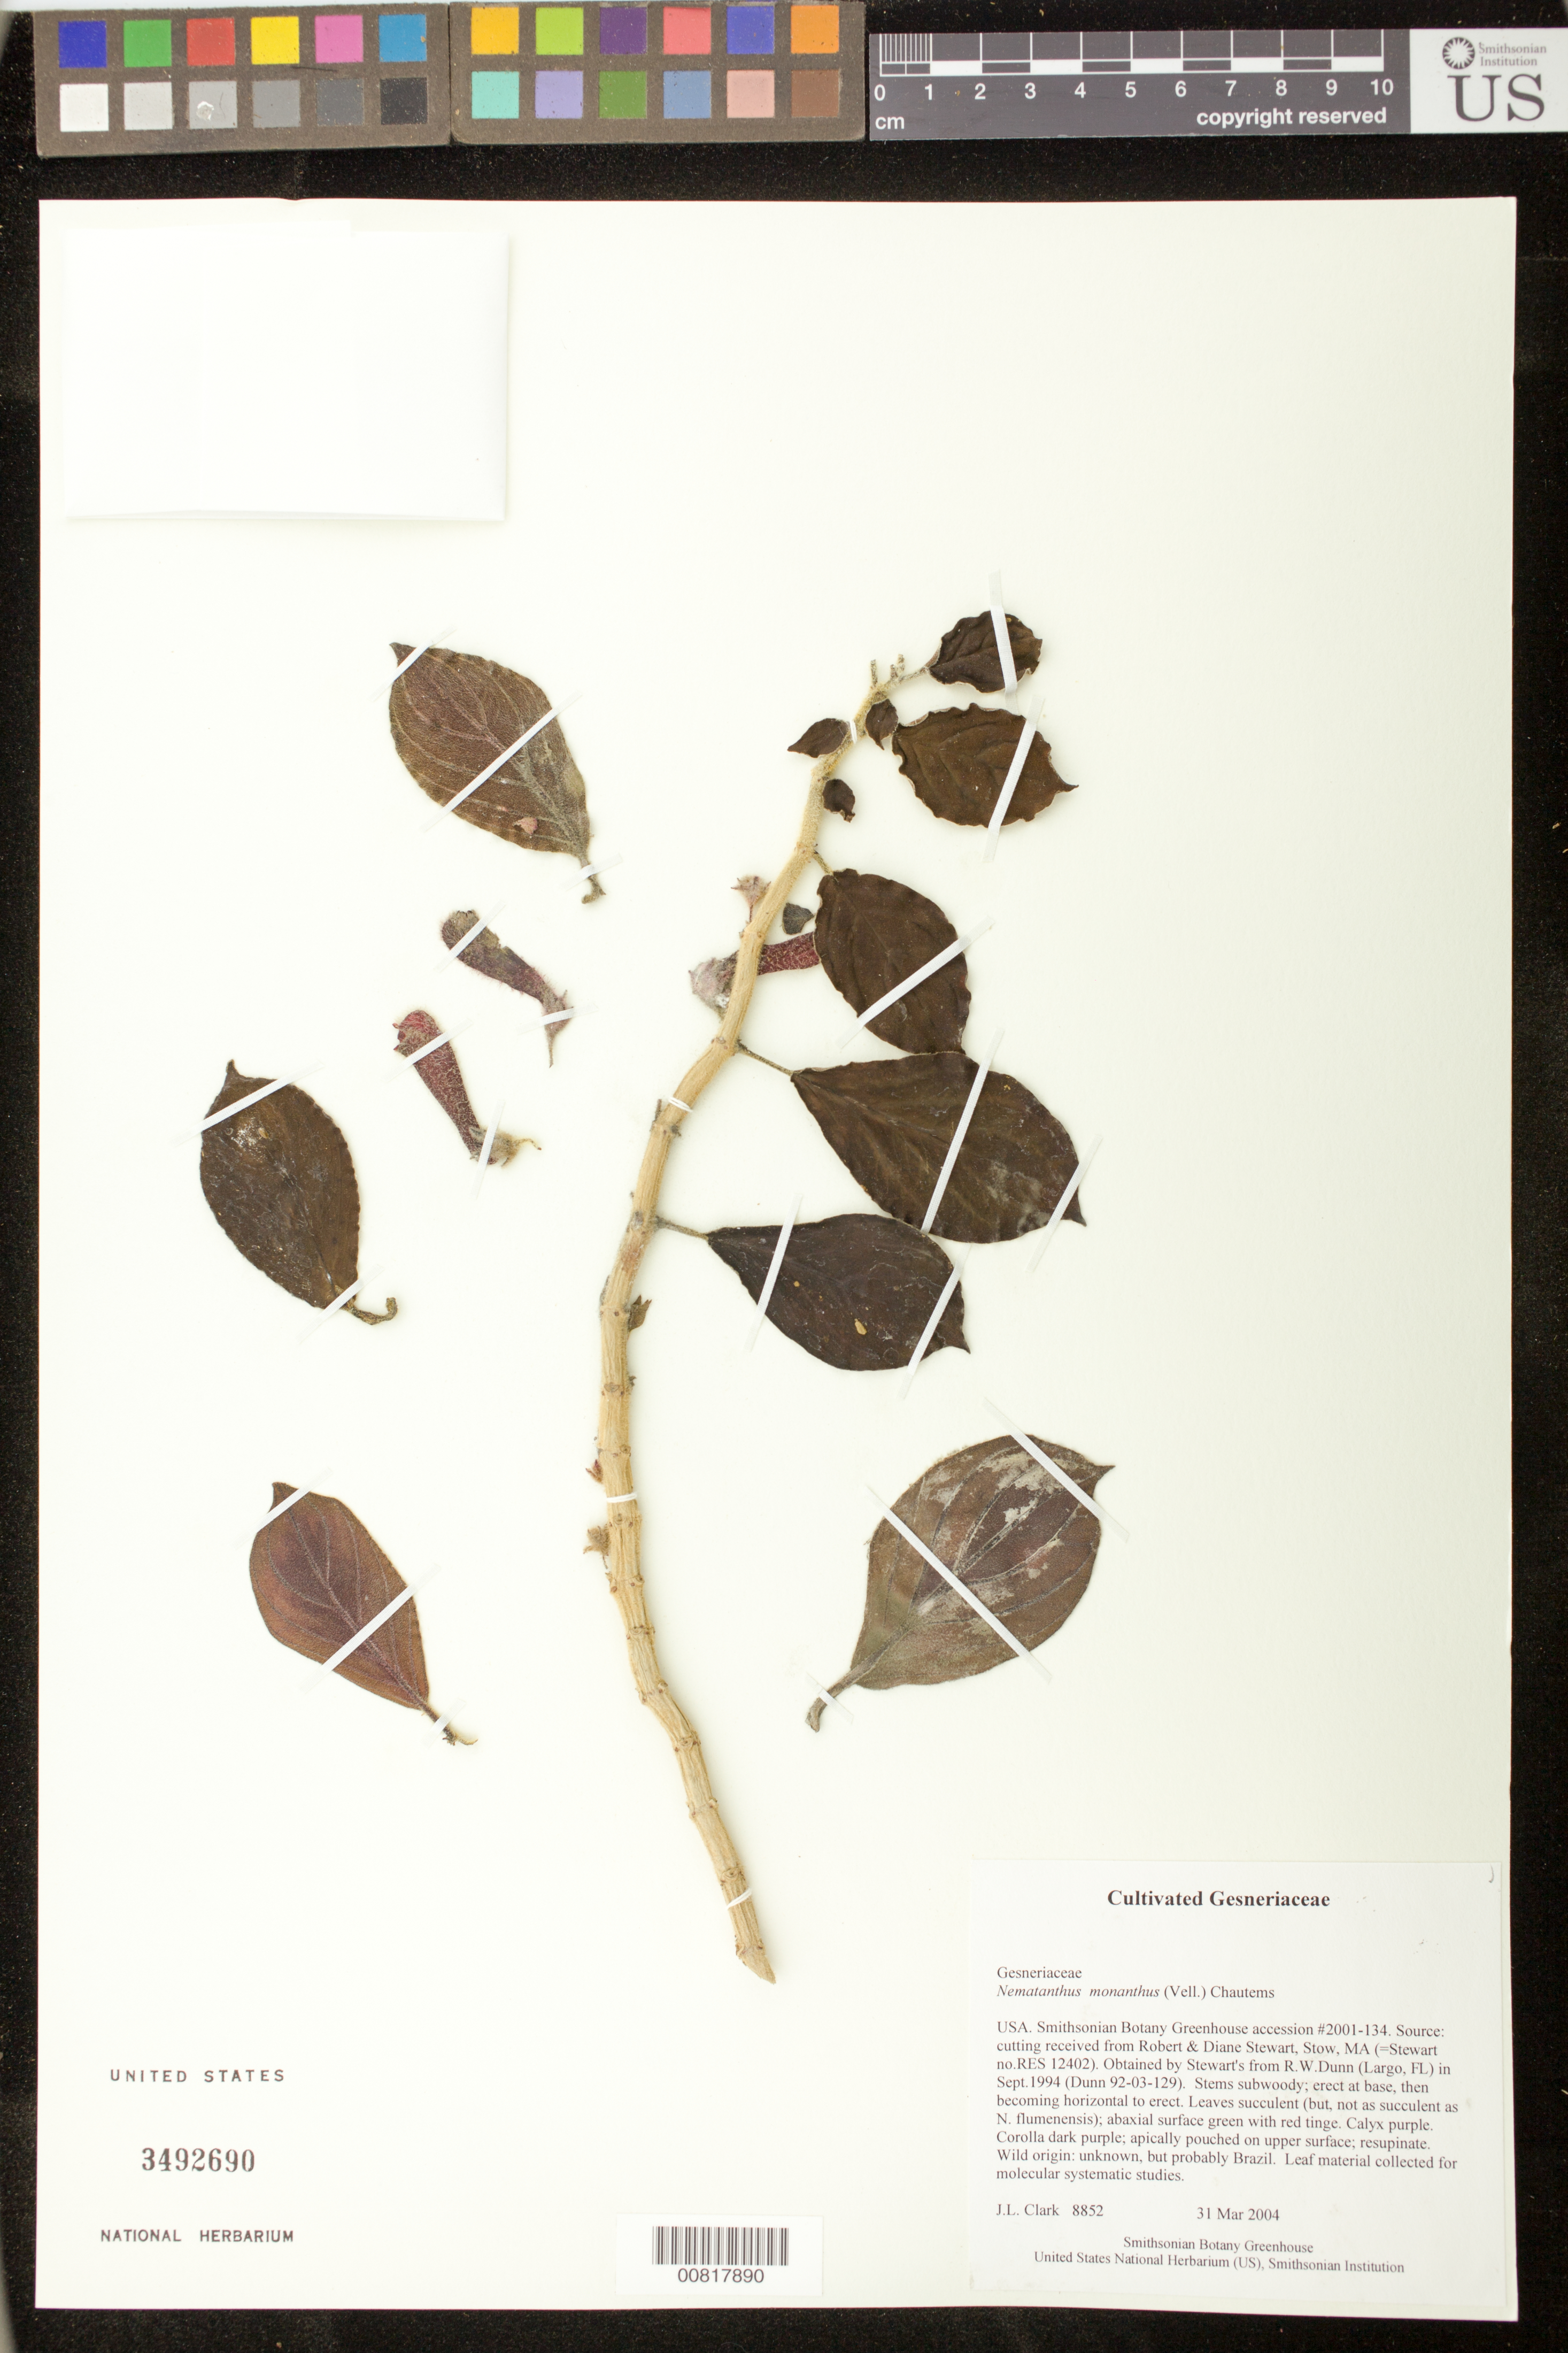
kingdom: Plantae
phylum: Tracheophyta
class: Magnoliopsida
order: Lamiales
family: Gesneriaceae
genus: Nematanthus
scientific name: Nematanthus monanthos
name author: (Vell.) Chautems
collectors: J. L. Clark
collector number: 8852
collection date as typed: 31 Mar 2004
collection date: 2004-03-31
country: United States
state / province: District of Columbia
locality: Botany Research Greenhouses, Smithsonian Institution, Washington, DC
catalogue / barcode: US 3492690